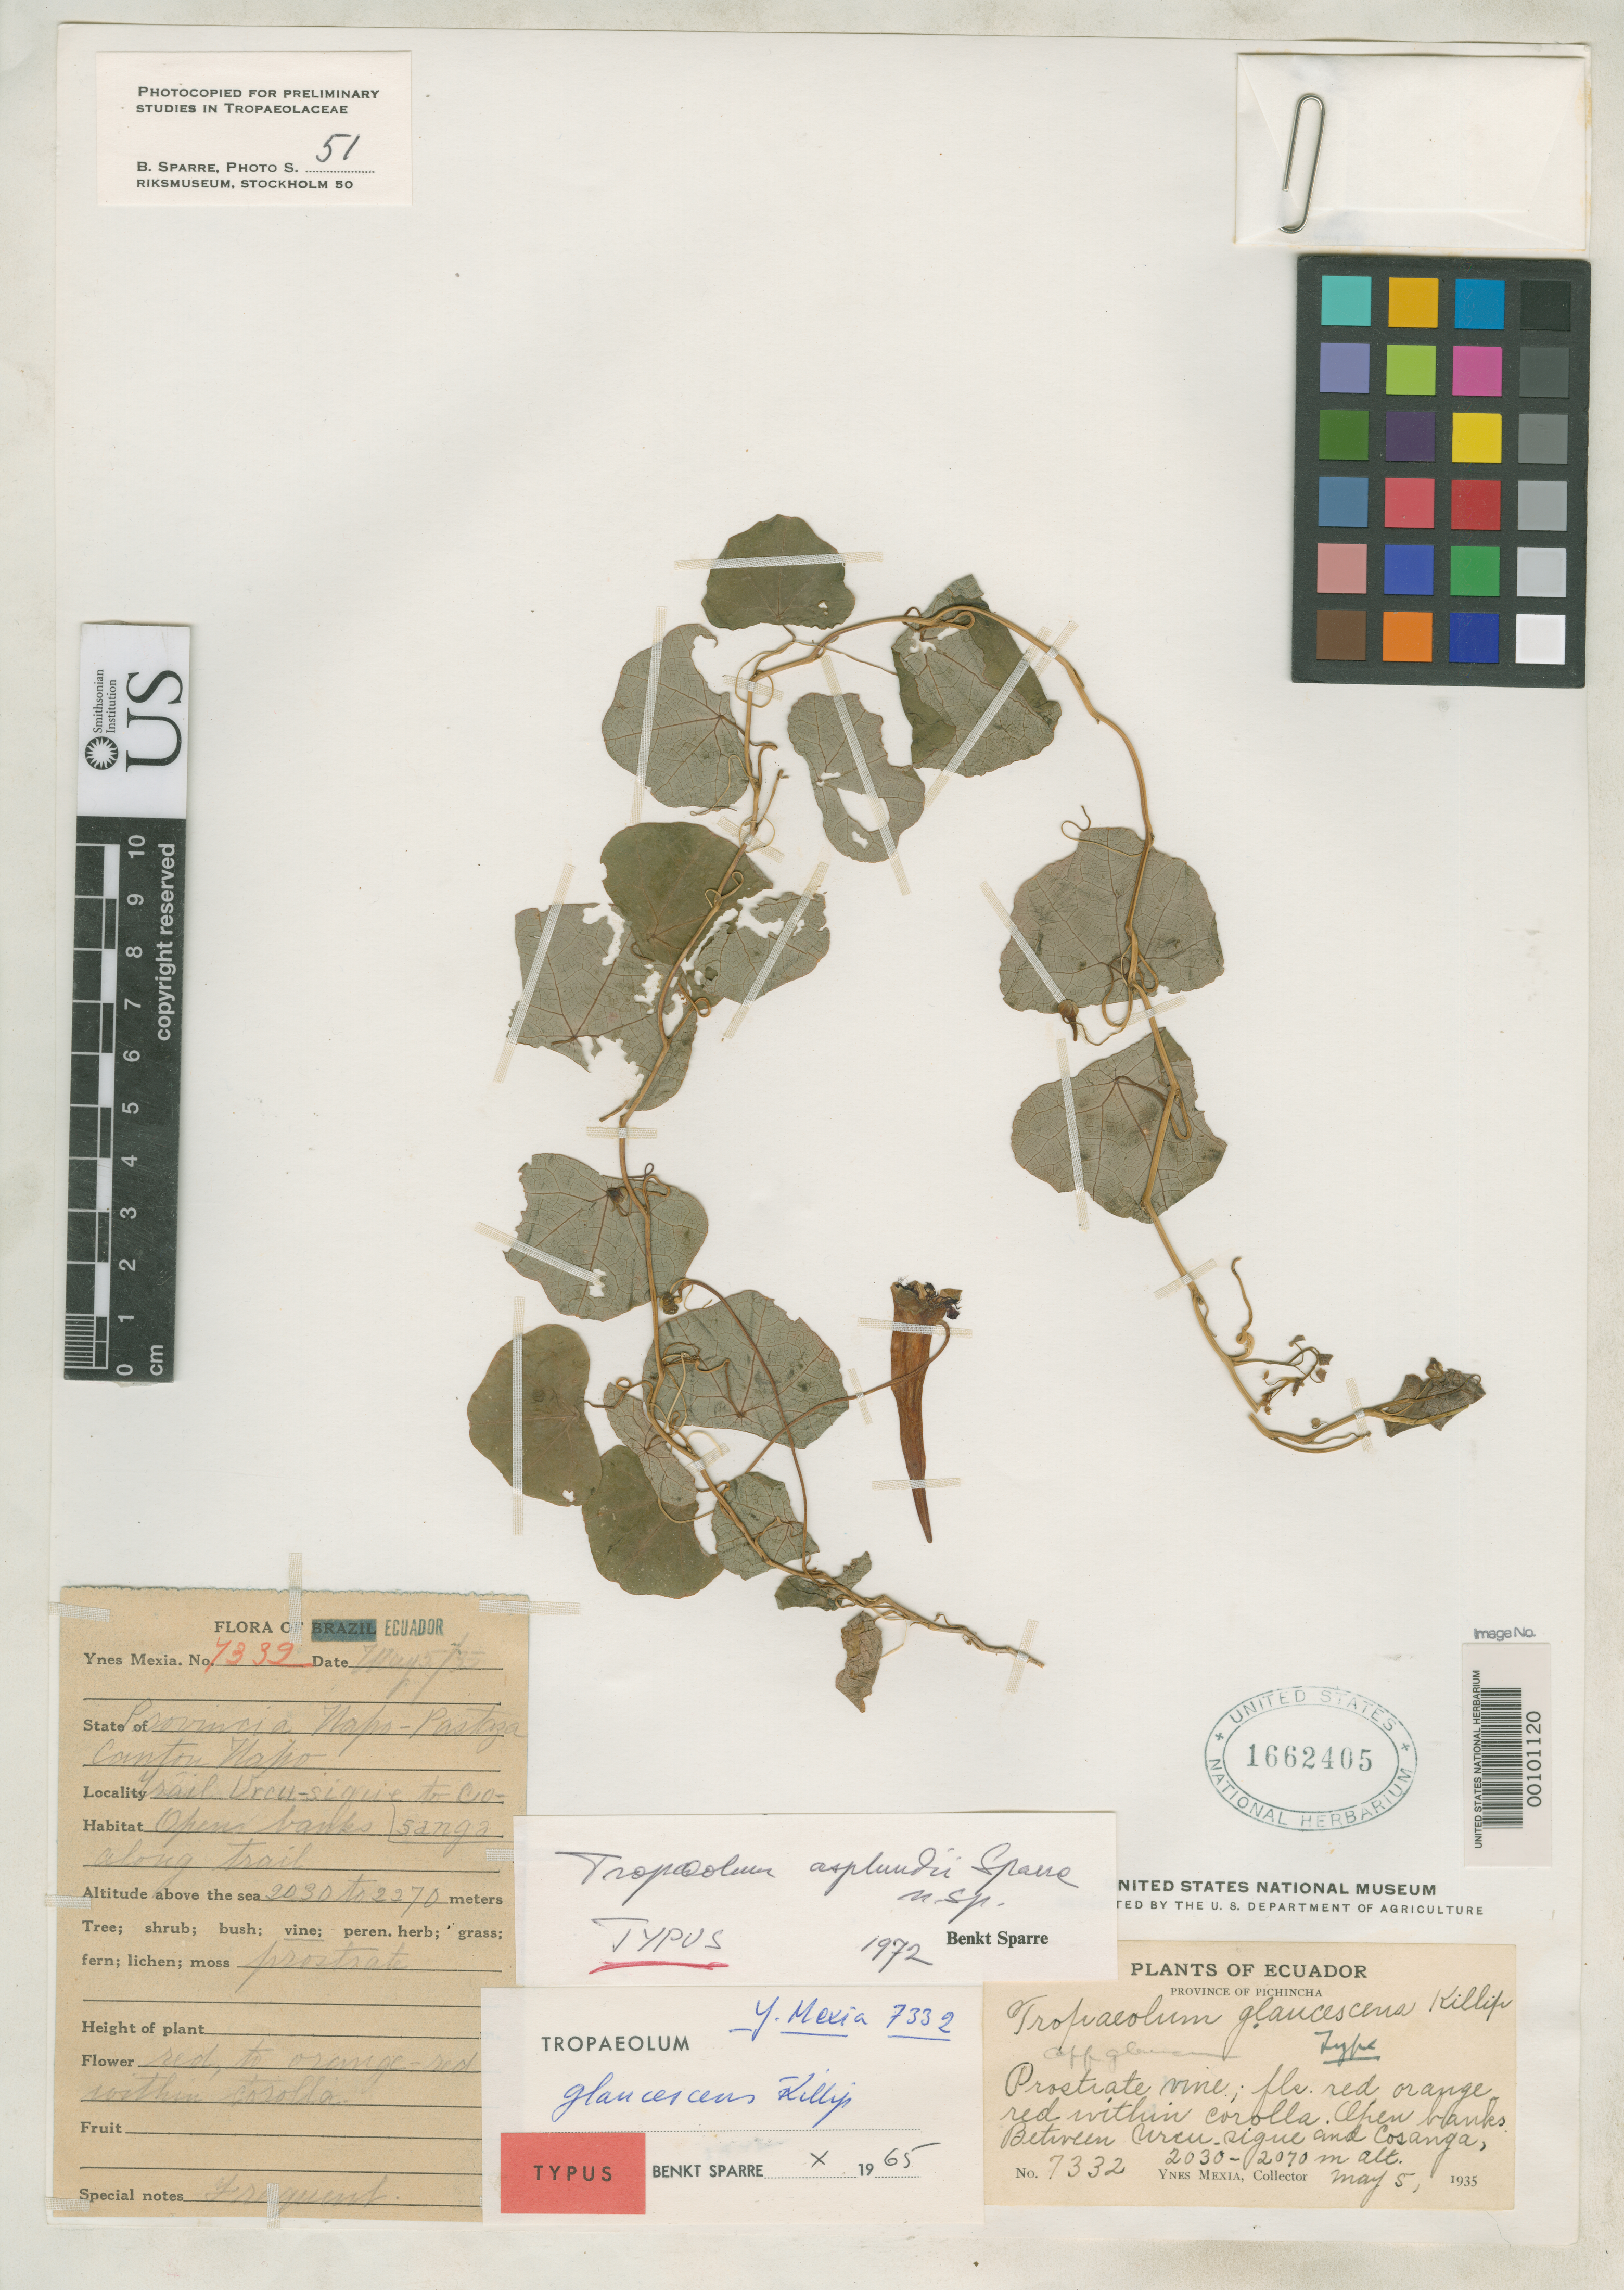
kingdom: Plantae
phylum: Tracheophyta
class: Magnoliopsida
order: Brassicales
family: Tropaeolaceae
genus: Tropaeolum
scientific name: Tropaeolum asplundii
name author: Sparre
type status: Holotype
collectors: Y. Mexia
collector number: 7332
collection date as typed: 05 May 1935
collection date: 1935-05-05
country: Ecuador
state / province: Napo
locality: Between Urcusique & Cosanga.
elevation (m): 2030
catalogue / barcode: US 1662405